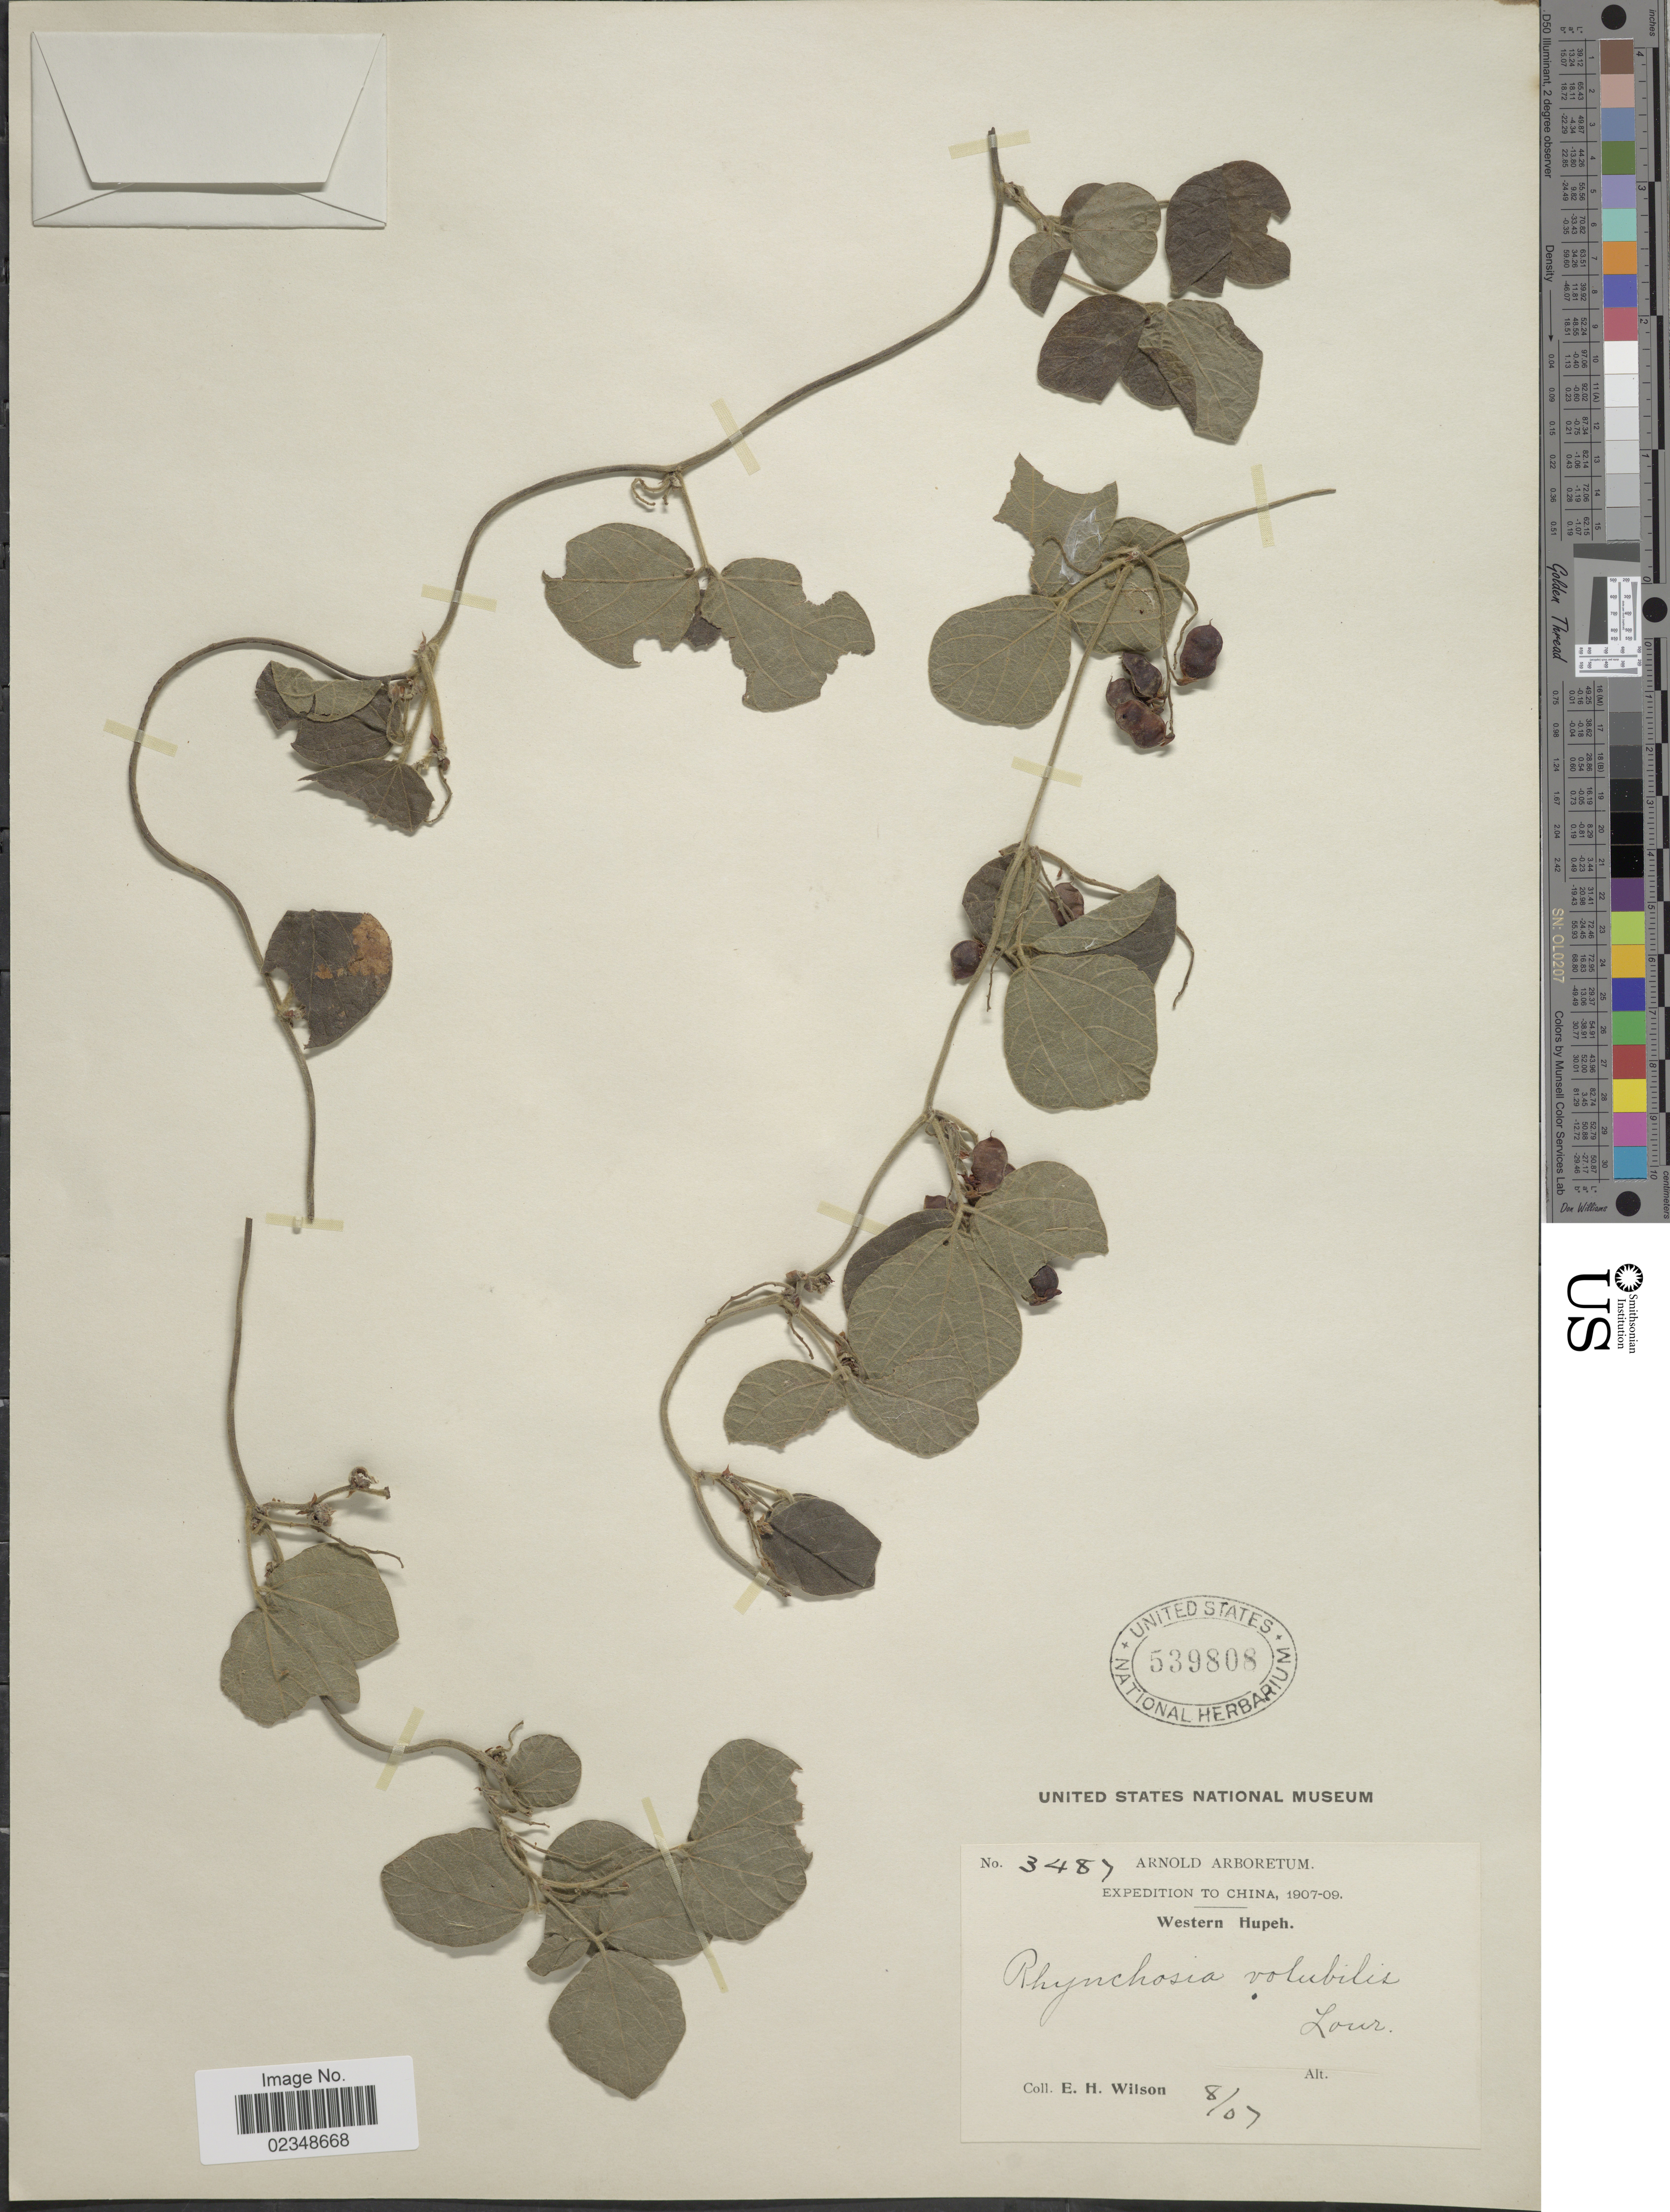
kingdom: Plantae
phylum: Tracheophyta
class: Magnoliopsida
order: Fabales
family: Fabaceae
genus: Rhynchosia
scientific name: Rhynchosia volubilis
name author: (Michx.) Wood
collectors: E. Wilson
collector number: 3487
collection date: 1907-08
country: China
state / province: Hubei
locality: Western Hupeh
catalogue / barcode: US 539808